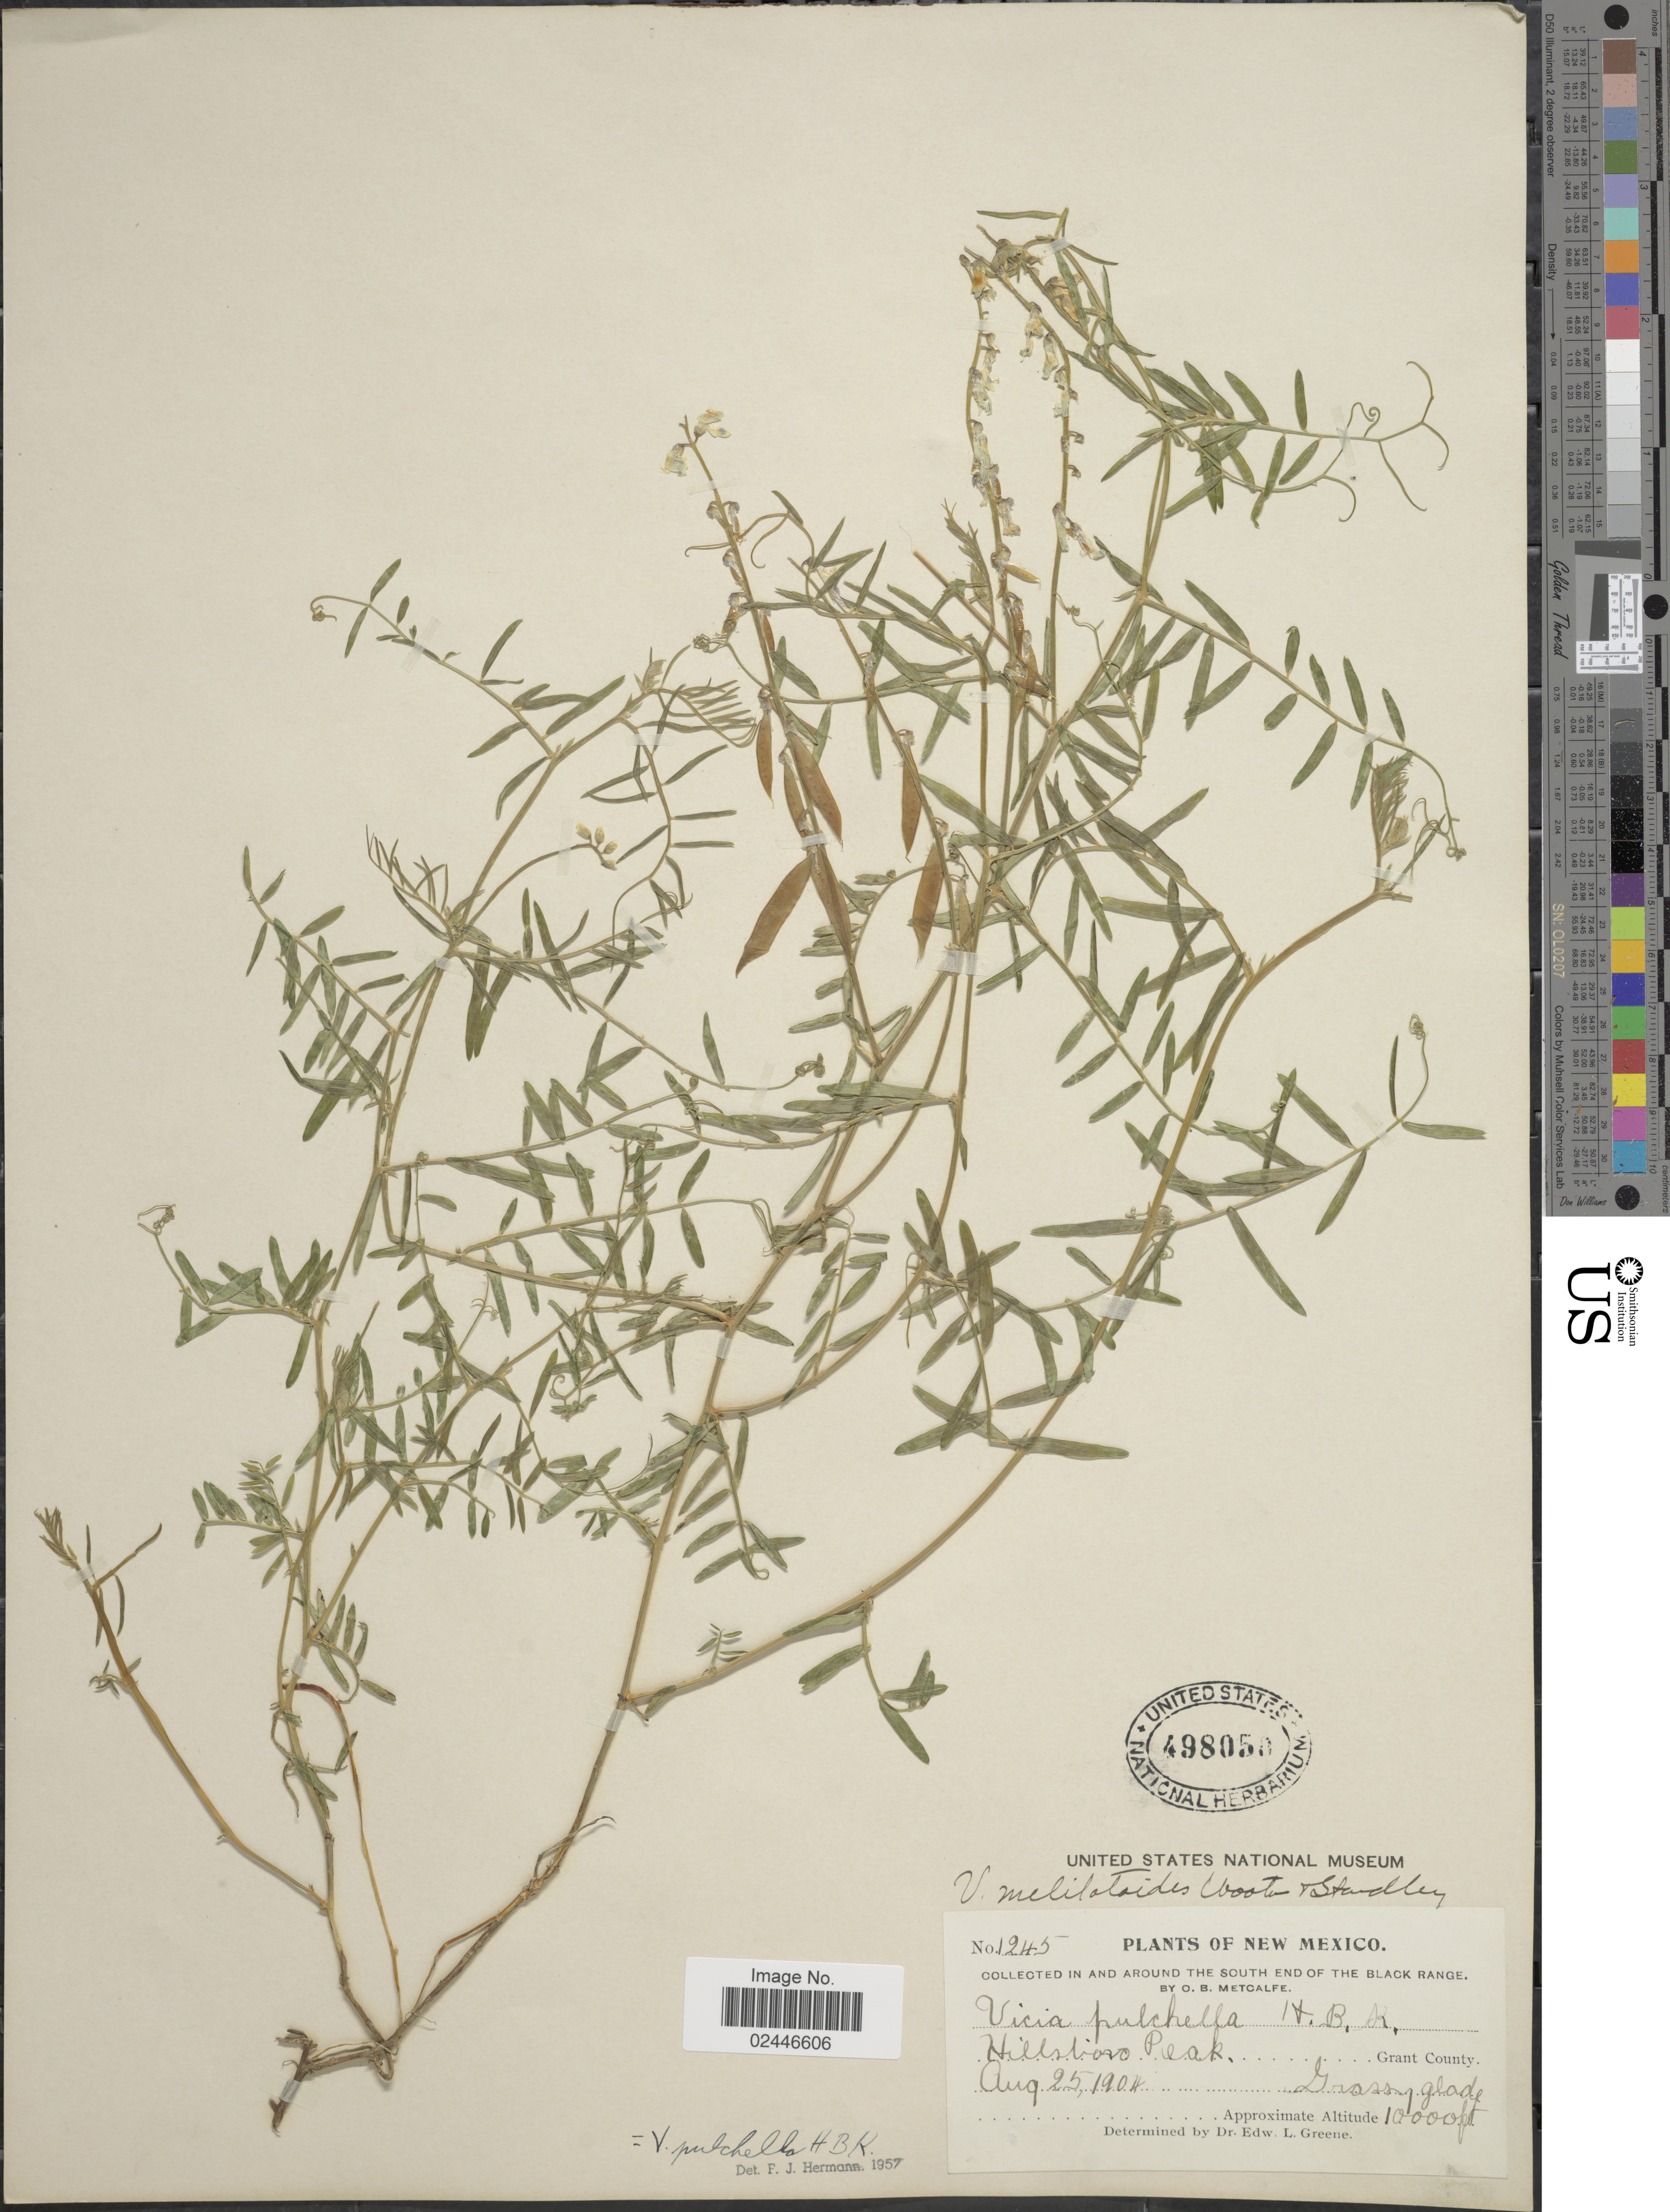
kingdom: Plantae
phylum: Tracheophyta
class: Magnoliopsida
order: Fabales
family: Fabaceae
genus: Vicia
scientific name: Vicia pulchella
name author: Kunth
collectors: O. B. Metcalfe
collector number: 1245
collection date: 1904-08-25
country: United States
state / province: New Mexico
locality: In and around the South end of the Black Range, Hillsboro Peak, Grant County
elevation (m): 3048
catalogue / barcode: US 498050